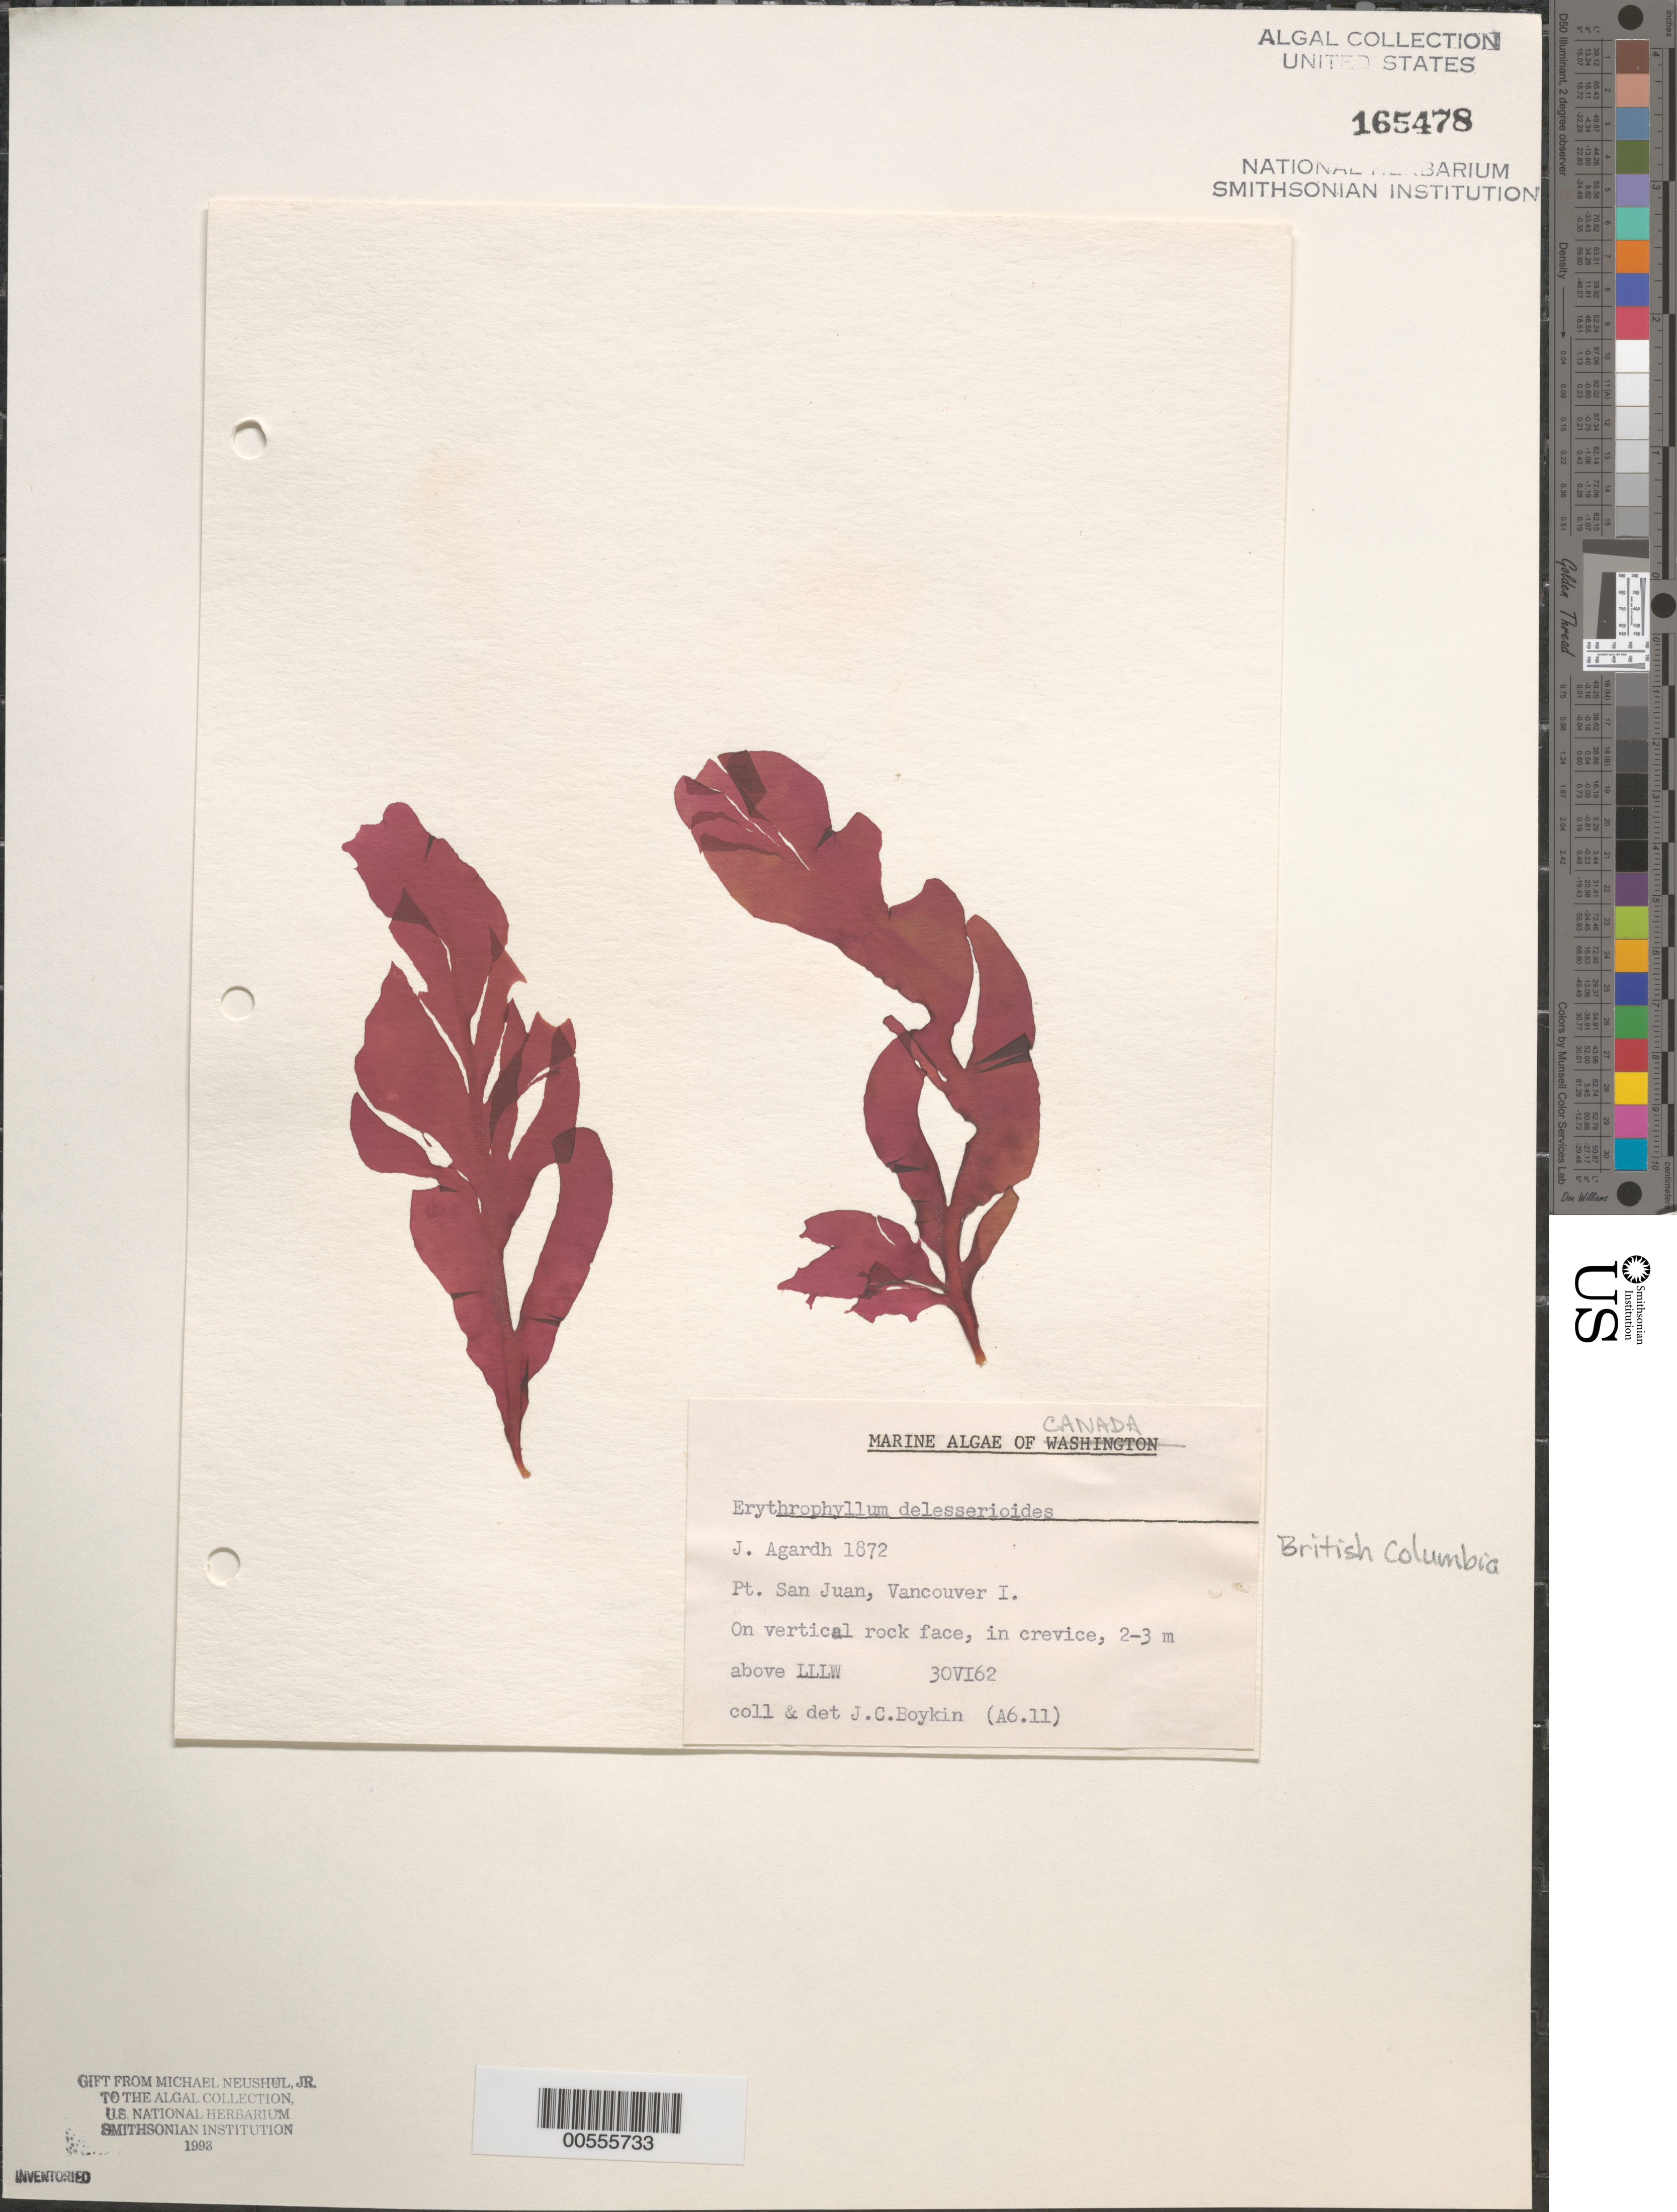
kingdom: Plantae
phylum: Rhodophyta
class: Florideophyceae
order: Gigartinales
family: Kallymeniaceae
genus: Erythrophyllum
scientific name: Erythrophyllum delesserioides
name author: J. Agardh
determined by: Boykin, J. C.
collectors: J. Boykin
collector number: A6.11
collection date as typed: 30 Jun 1962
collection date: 1962-06-30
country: Canada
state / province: British Columbia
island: Vancouver Island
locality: Point San Juan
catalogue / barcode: US 165478